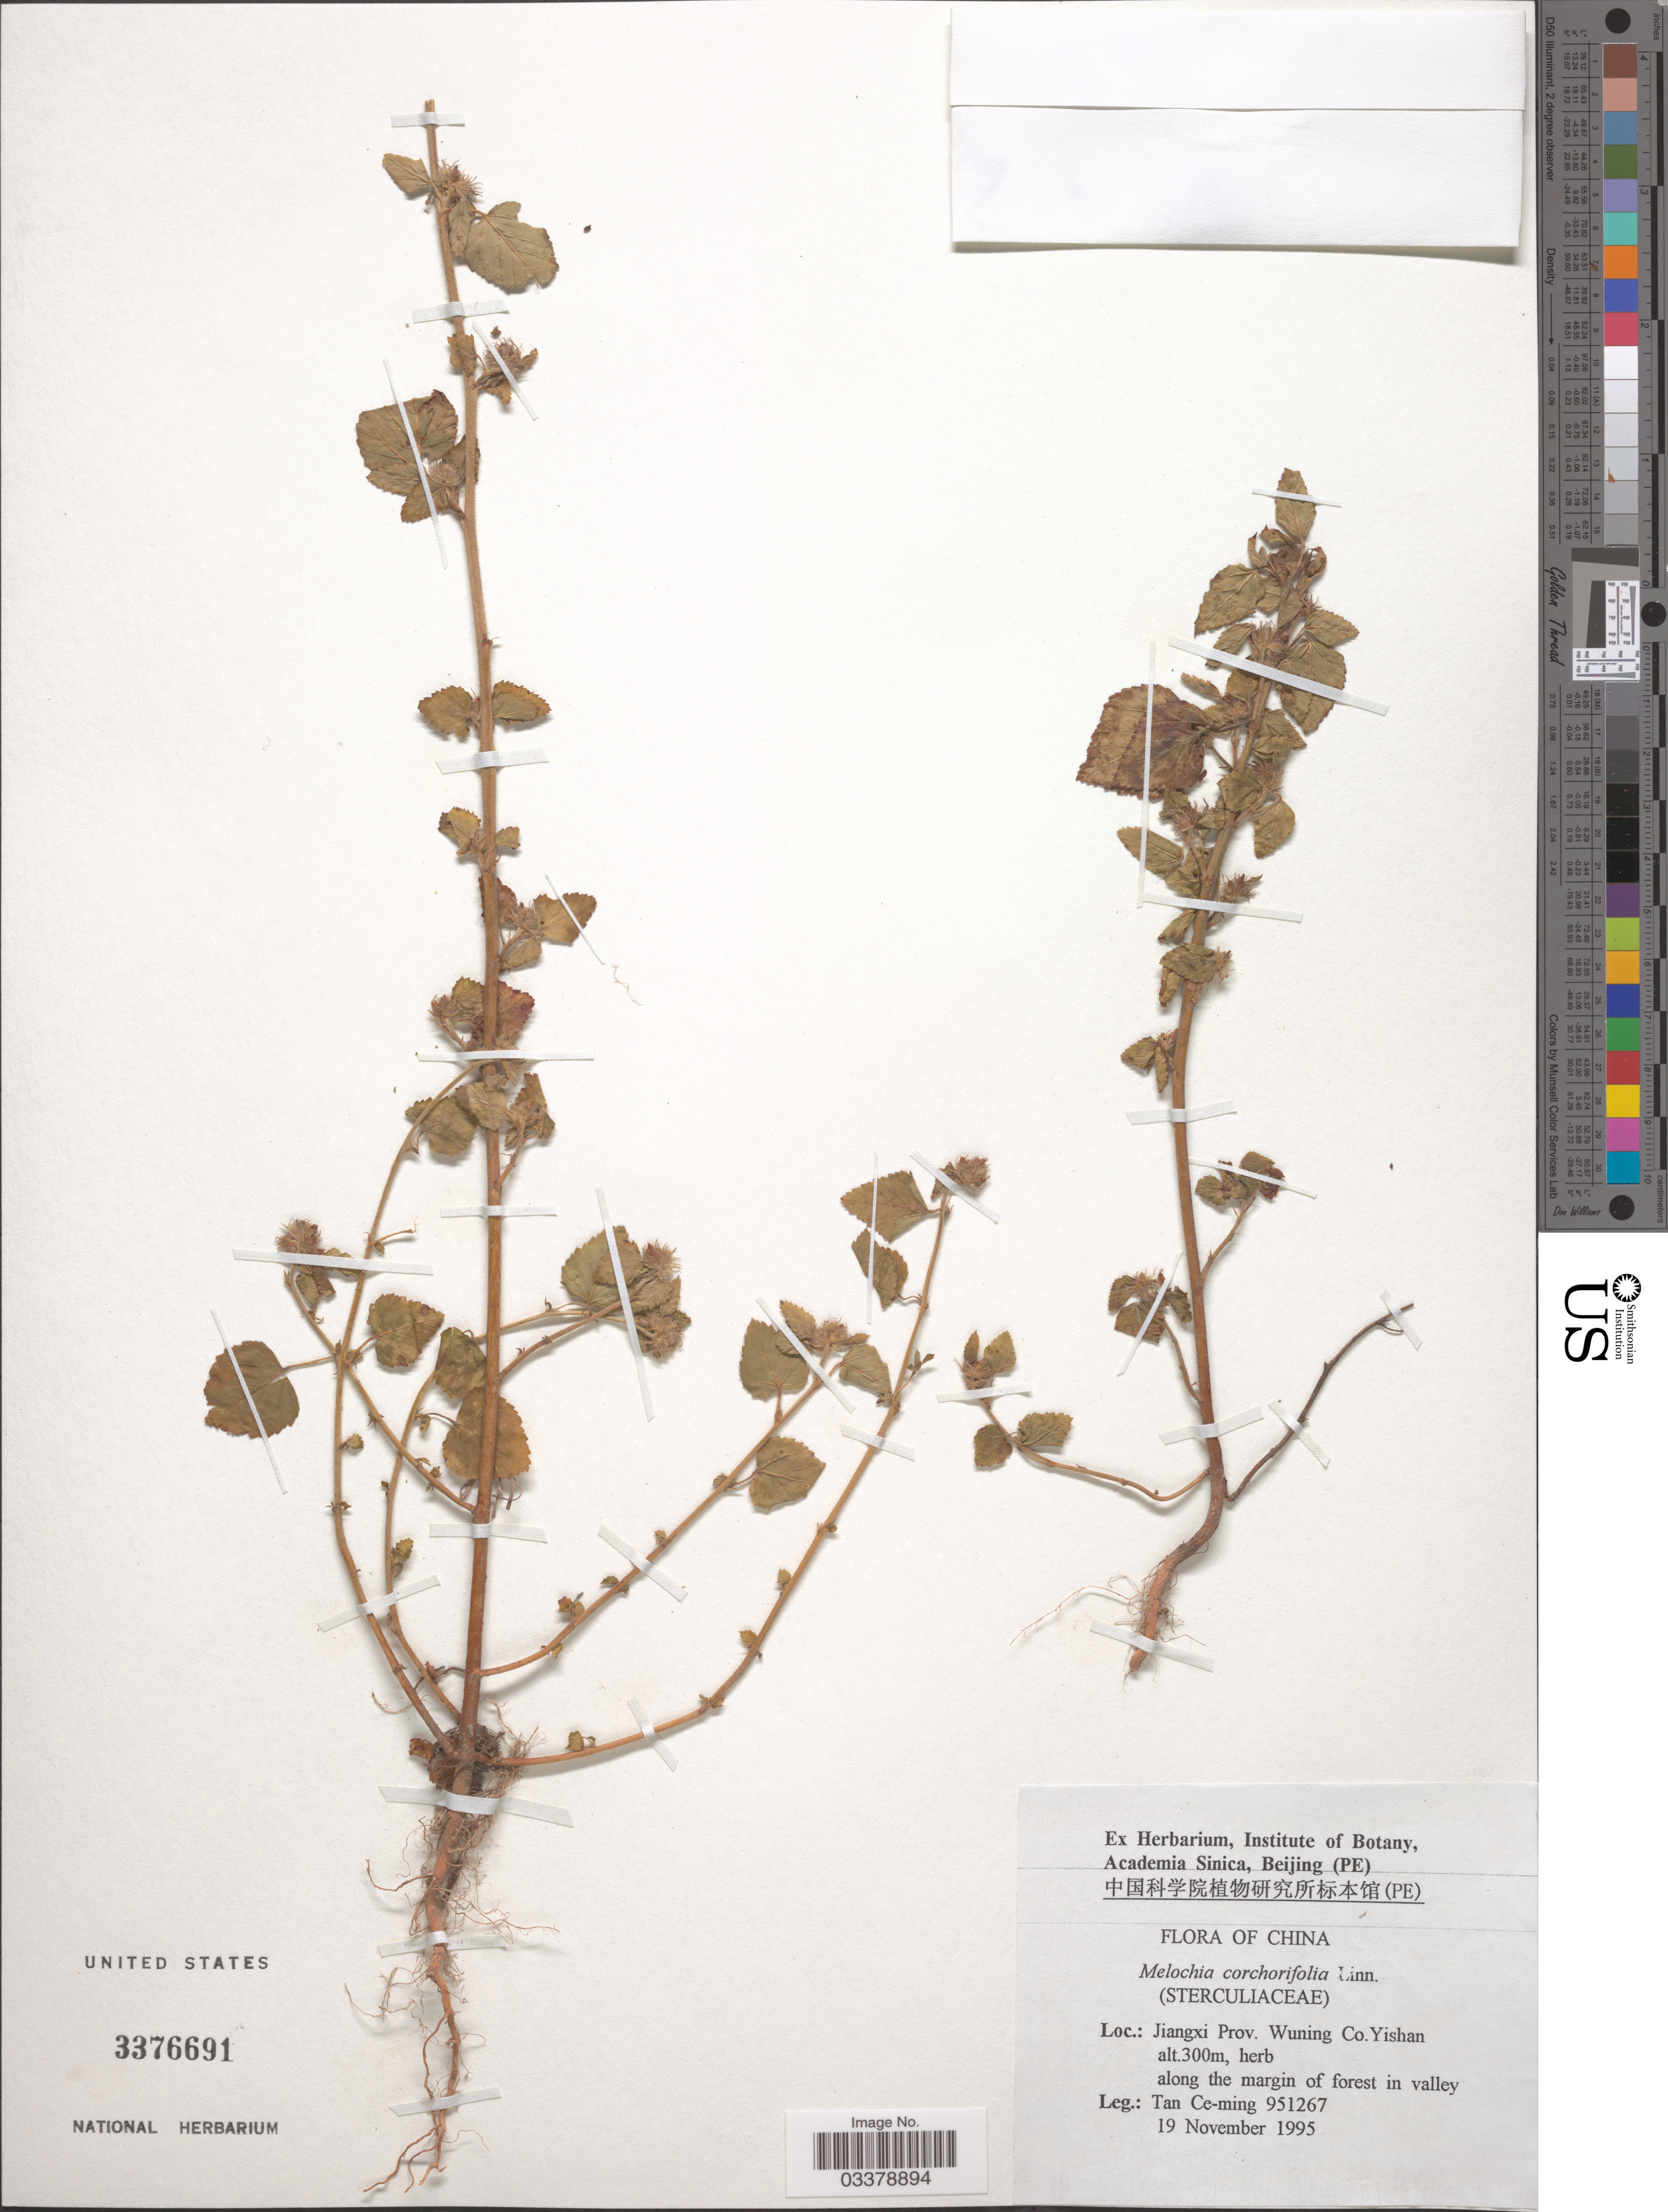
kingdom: Plantae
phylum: Tracheophyta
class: Magnoliopsida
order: Malvales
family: Malvaceae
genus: Melochia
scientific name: Melochia corchorifolia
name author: L.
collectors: Tan Ce-Ming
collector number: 951267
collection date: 1995-11-19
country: China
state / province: Jiangxi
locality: Wuning Co. Yishan.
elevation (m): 300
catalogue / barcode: US 3376691